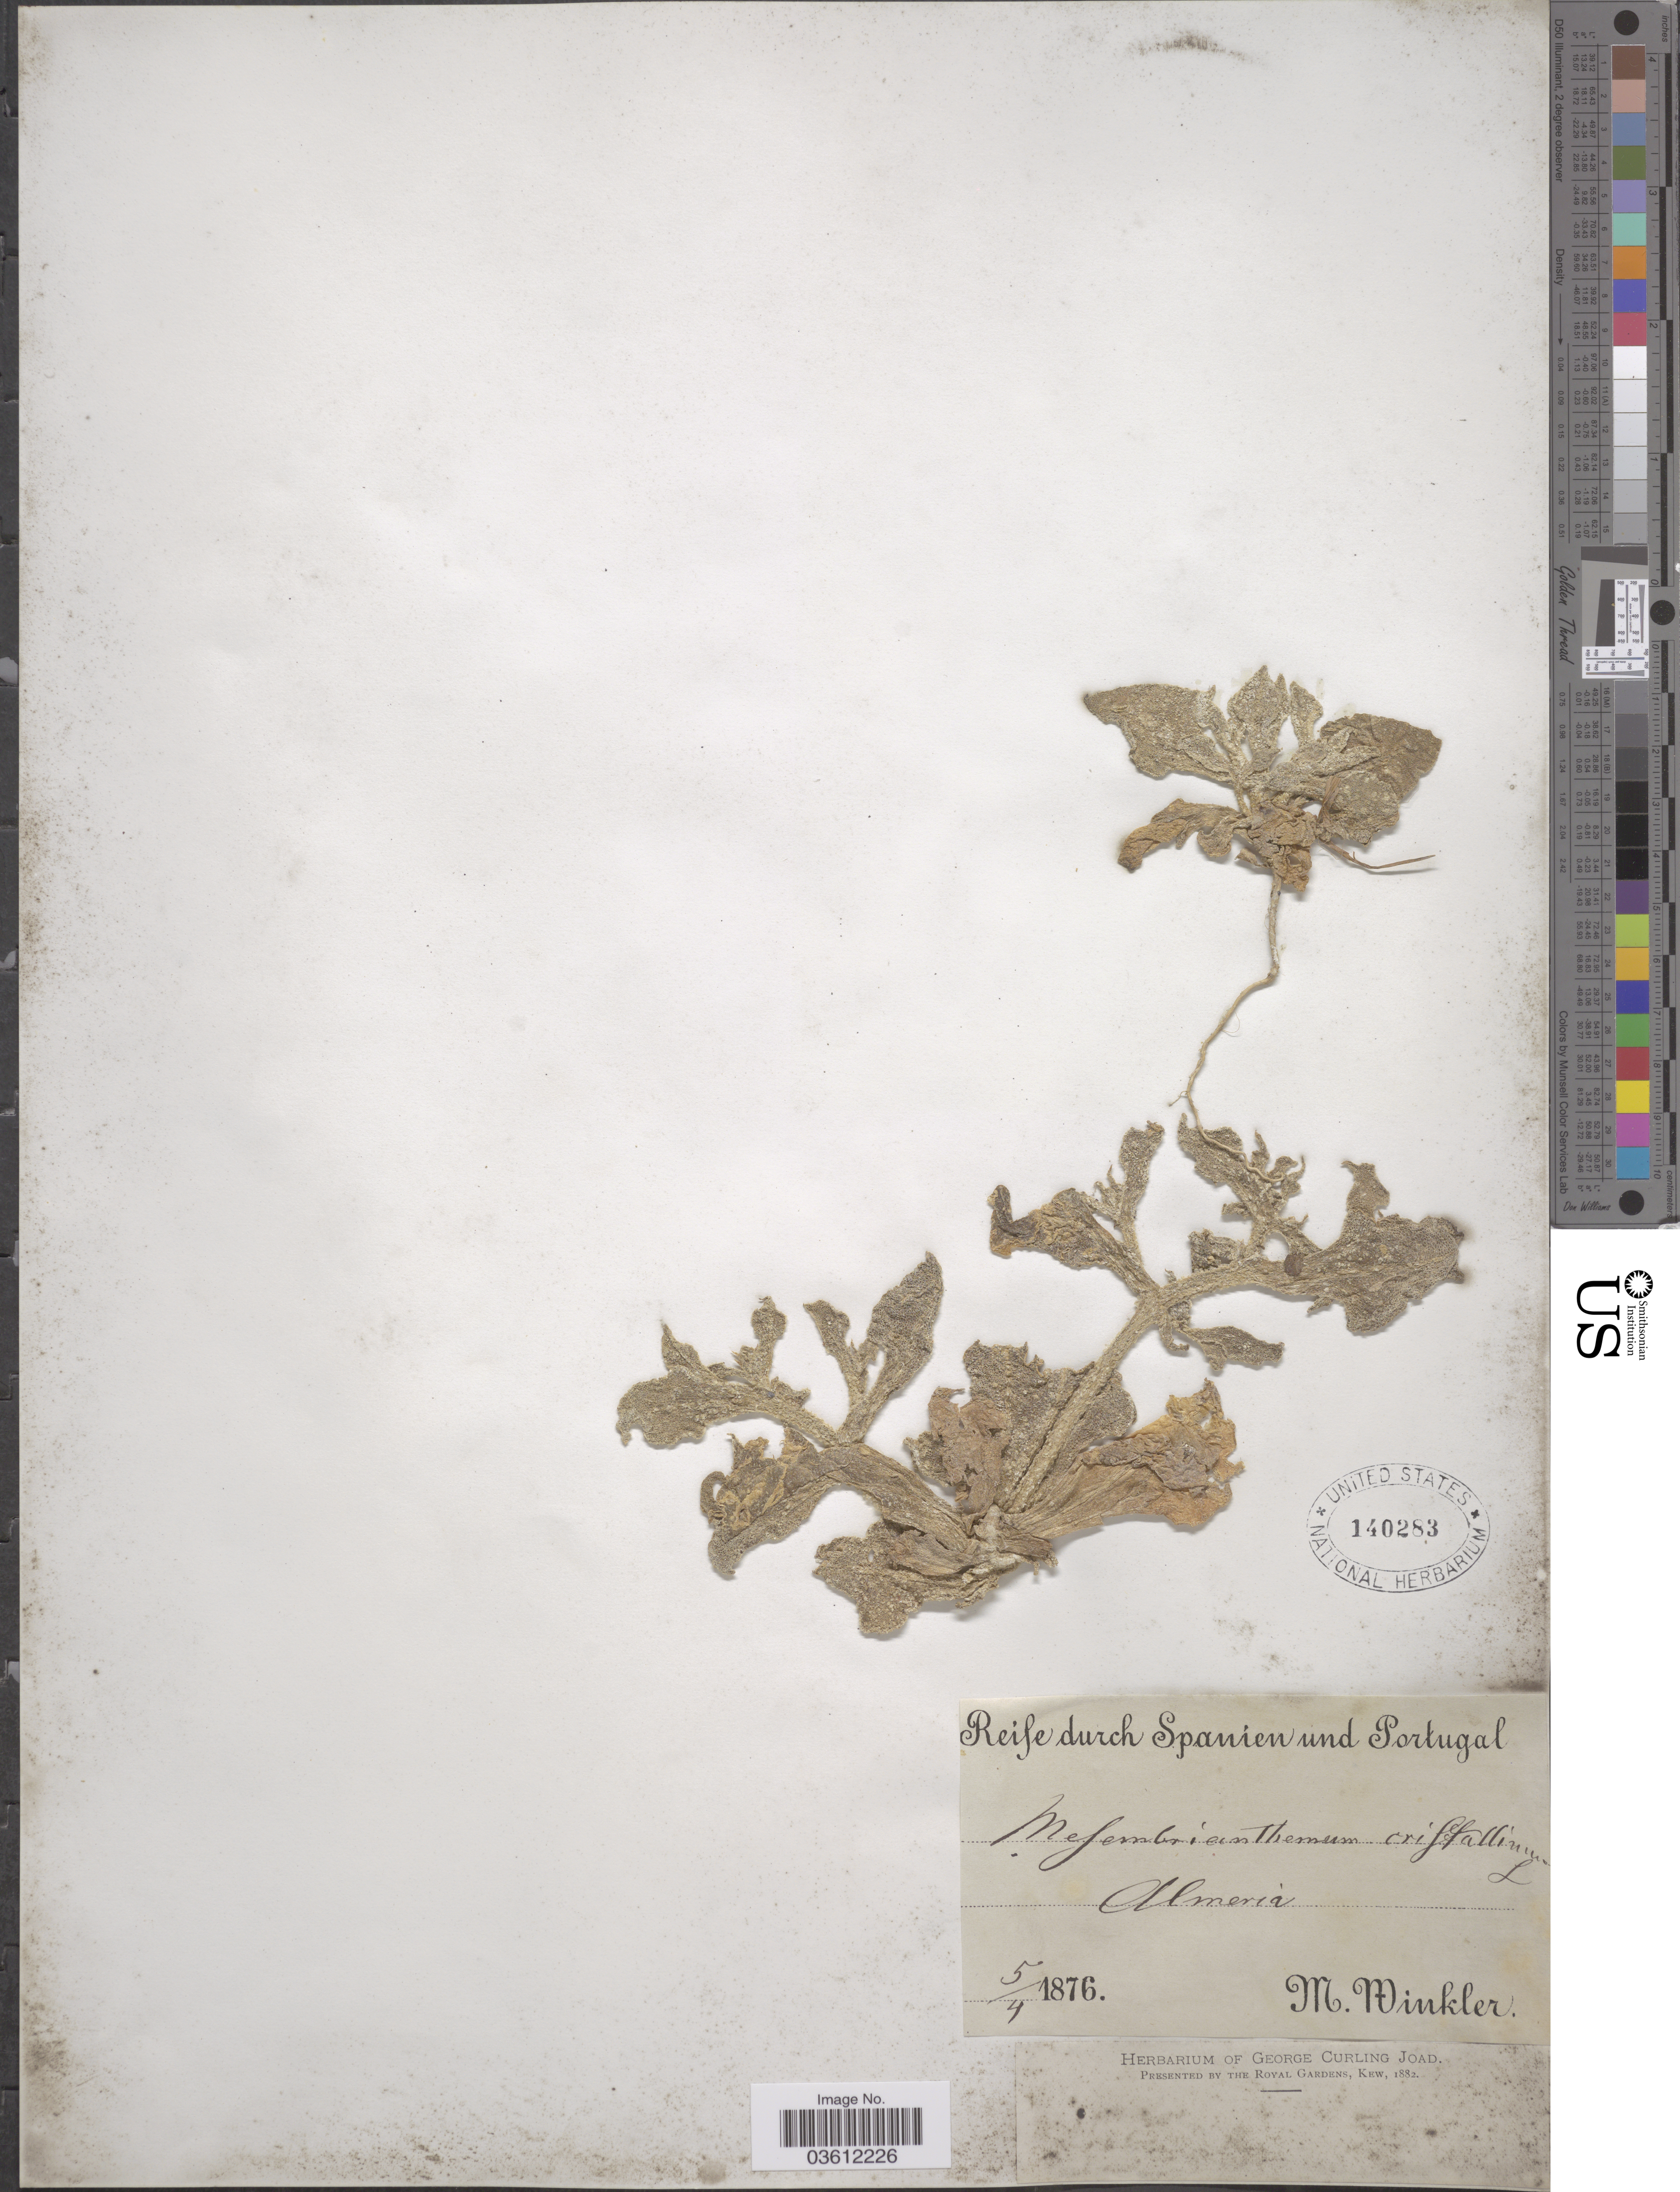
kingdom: Plantae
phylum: Tracheophyta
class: Magnoliopsida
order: Caryophyllales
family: Aizoaceae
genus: Mesembryanthemum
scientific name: Mesembryanthemum crystallinum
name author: L.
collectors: M. Winkler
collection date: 1876-04-05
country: Spain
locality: Almeria.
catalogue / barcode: US 140283